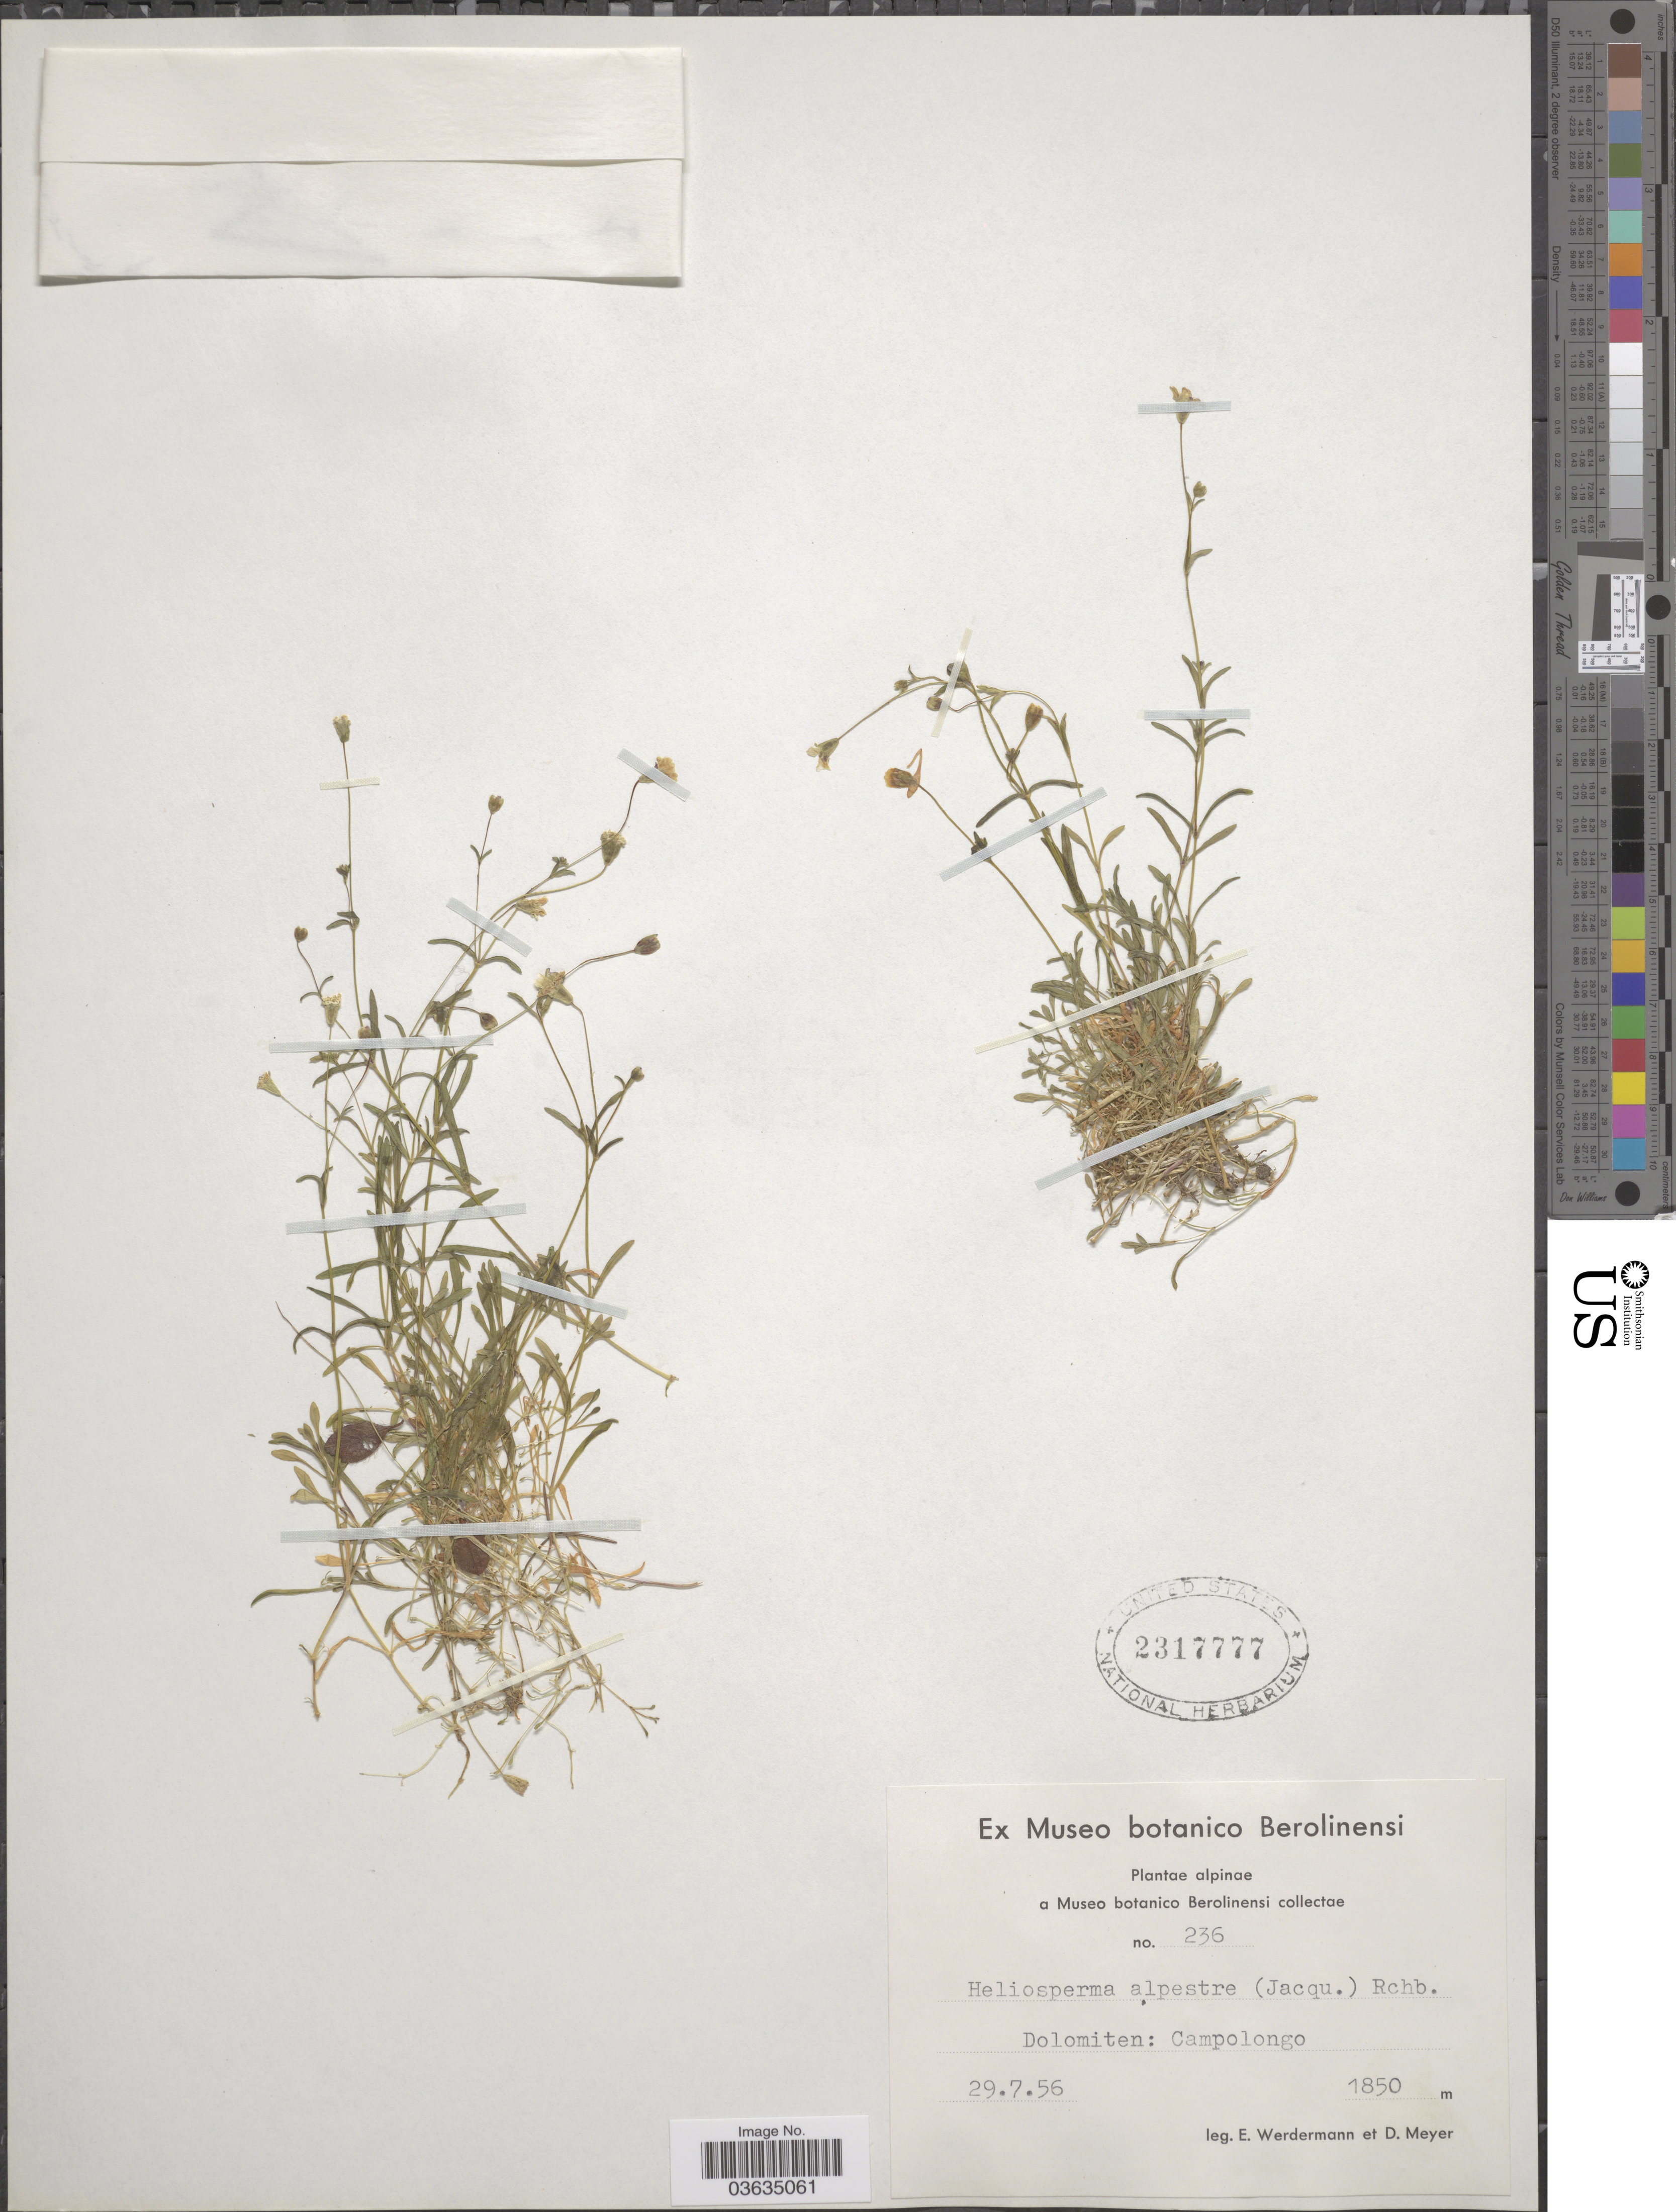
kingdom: Plantae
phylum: Tracheophyta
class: Magnoliopsida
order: Caryophyllales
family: Caryophyllaceae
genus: Heliosperma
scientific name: Heliosperma alpestre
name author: (Jacq.) Rchb.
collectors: E. Werdermann & D. Meyer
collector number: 236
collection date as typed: Transcribed d/m/y: 29/7/56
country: Italy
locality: Dolomiten: Campologo.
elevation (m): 1850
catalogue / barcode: US 2317777